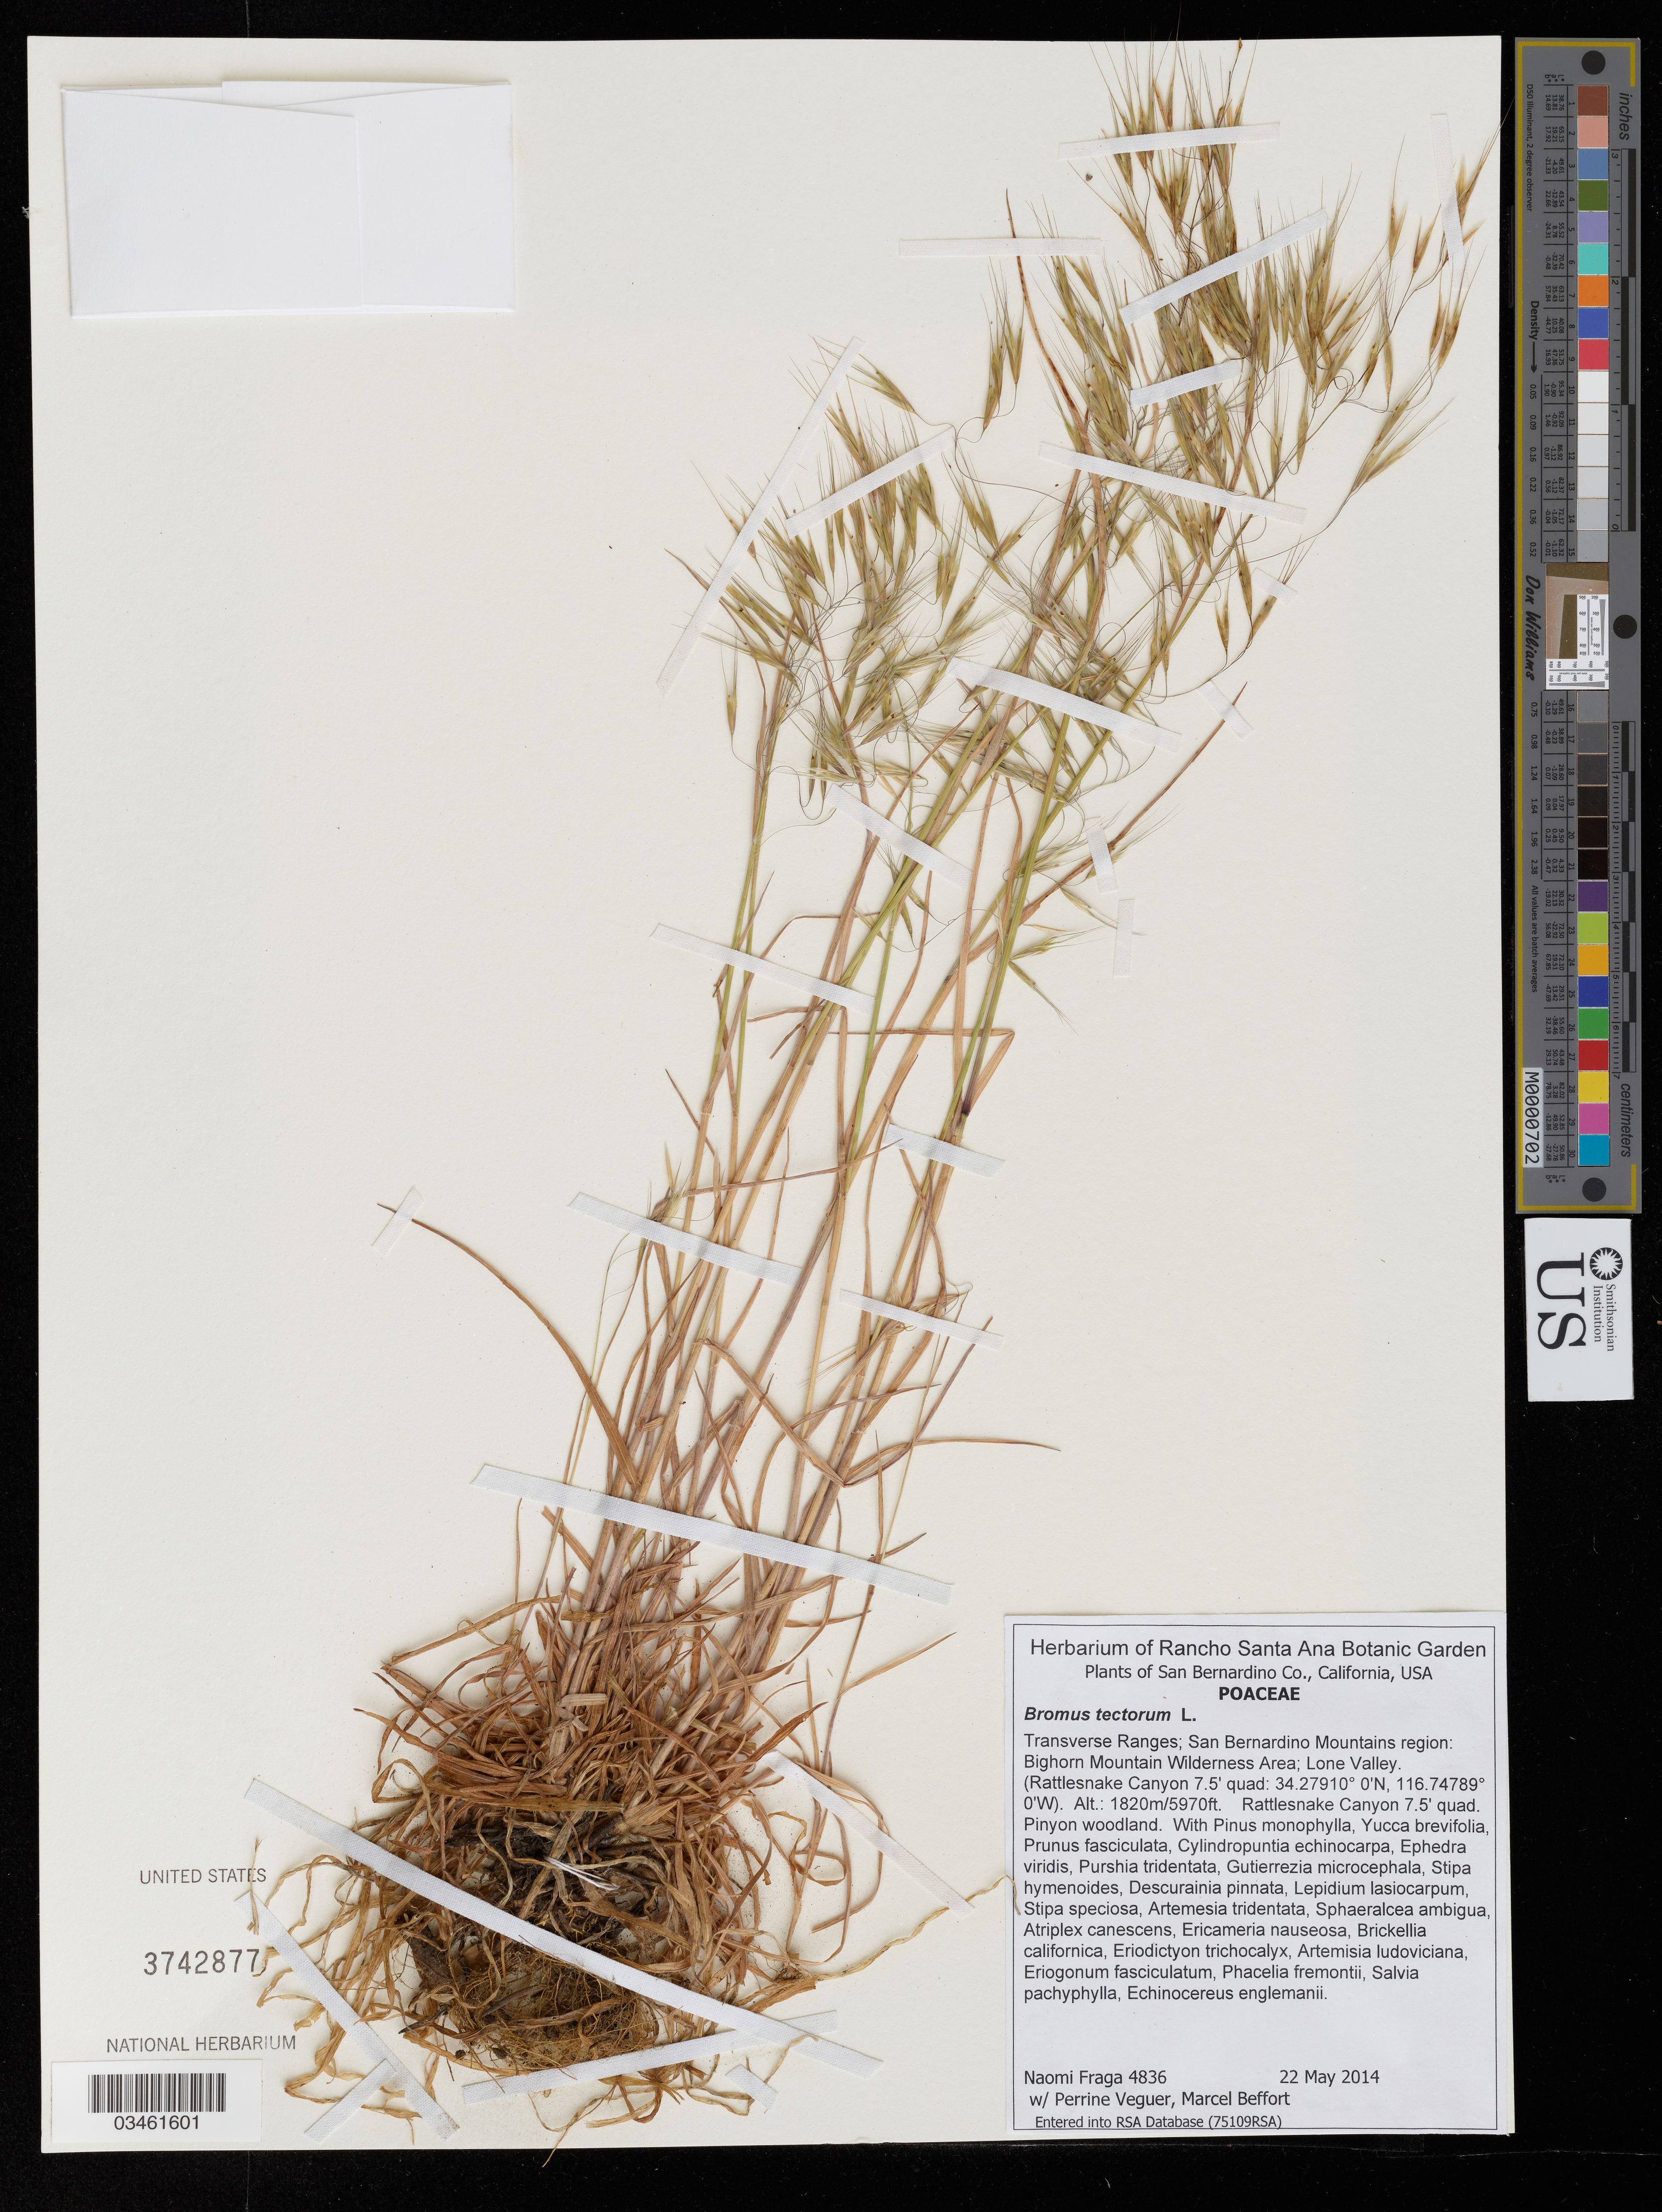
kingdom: Plantae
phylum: Tracheophyta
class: Liliopsida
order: Poales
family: Poaceae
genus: Bromus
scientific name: Bromus tectorum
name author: L.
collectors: N. Fraga, P. Veguer & M. Beffort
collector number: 4836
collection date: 2014-05-22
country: United States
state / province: California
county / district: San Bernardino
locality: San Bernardino Co. Transverse Ranges; San Bernardino Mountains region: Bighorn Mountain Wilderness Area; Lone Valley. (Rattlesnake Canyon 7.5' quad.)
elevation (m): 1820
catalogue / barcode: US 3742877